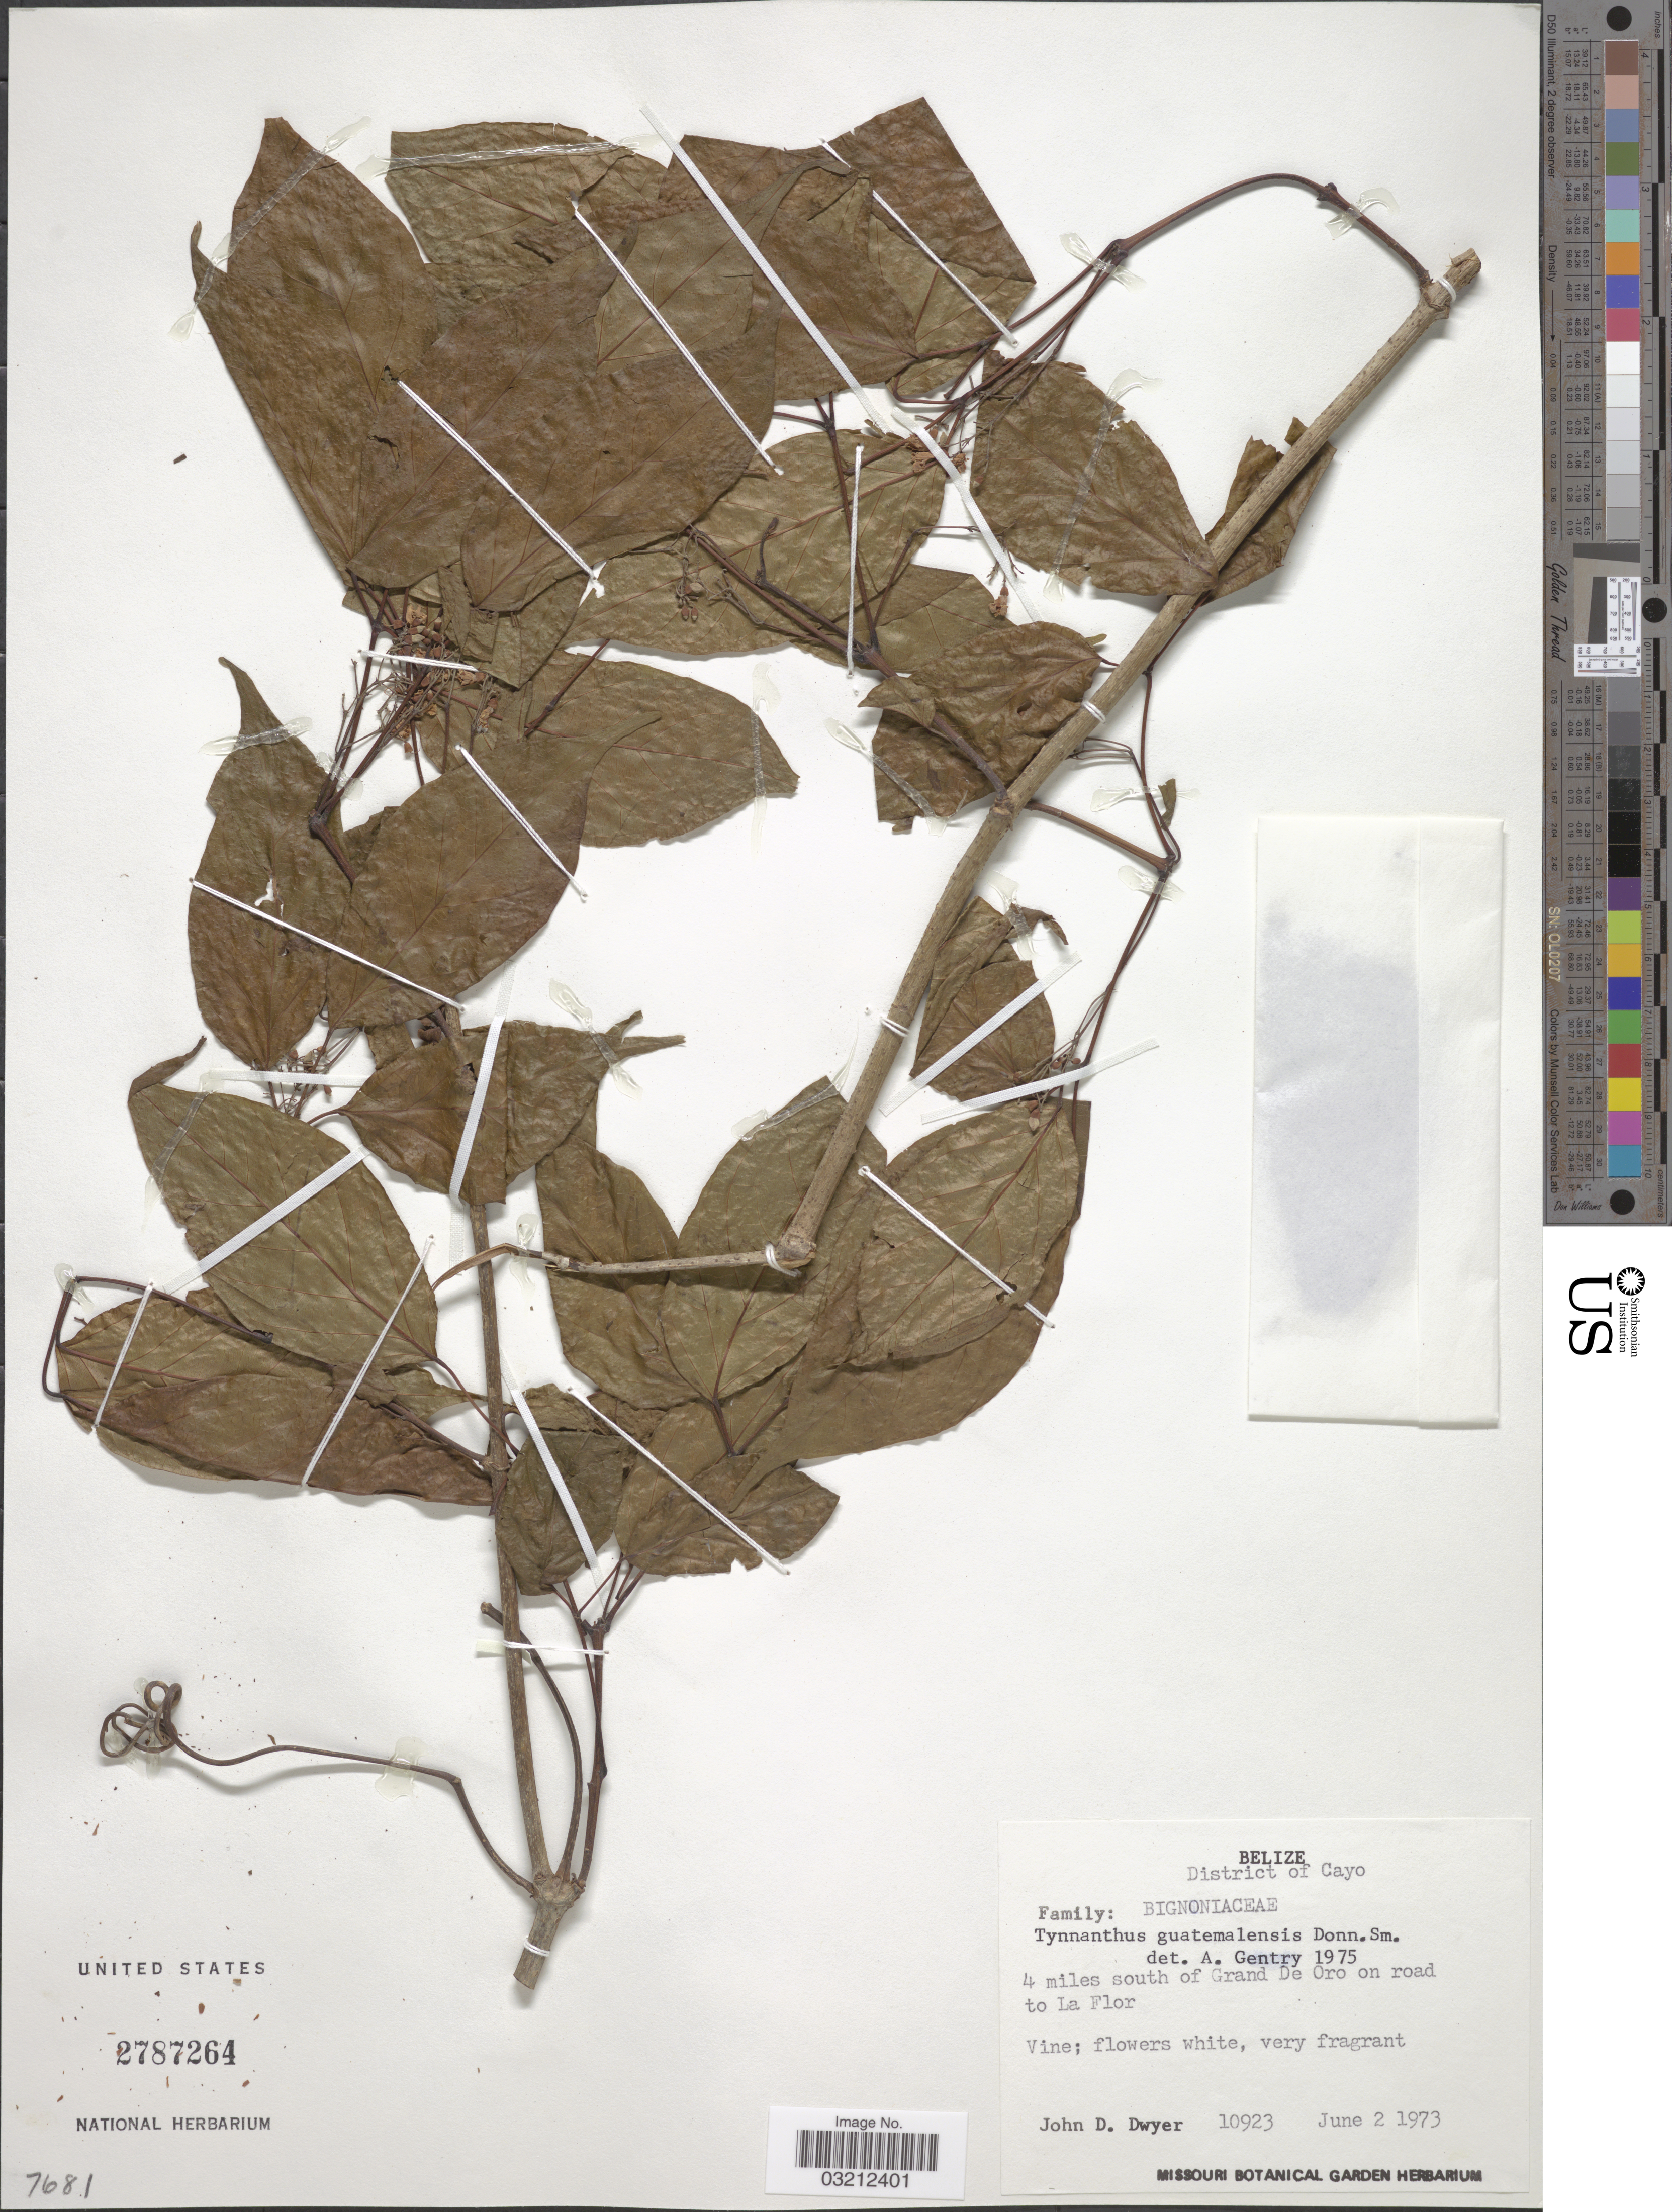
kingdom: Plantae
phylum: Tracheophyta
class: Magnoliopsida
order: Lamiales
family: Bignoniaceae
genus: Tynanthus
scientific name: Tynanthus guatemalensis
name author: Donn. Sm.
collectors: J. D. Dwyer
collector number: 10923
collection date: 1973-06-02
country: Belize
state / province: Cayo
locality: District of Cayo. 4 miles south of Grand De Oro on road to La Flor.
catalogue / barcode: US 2787264